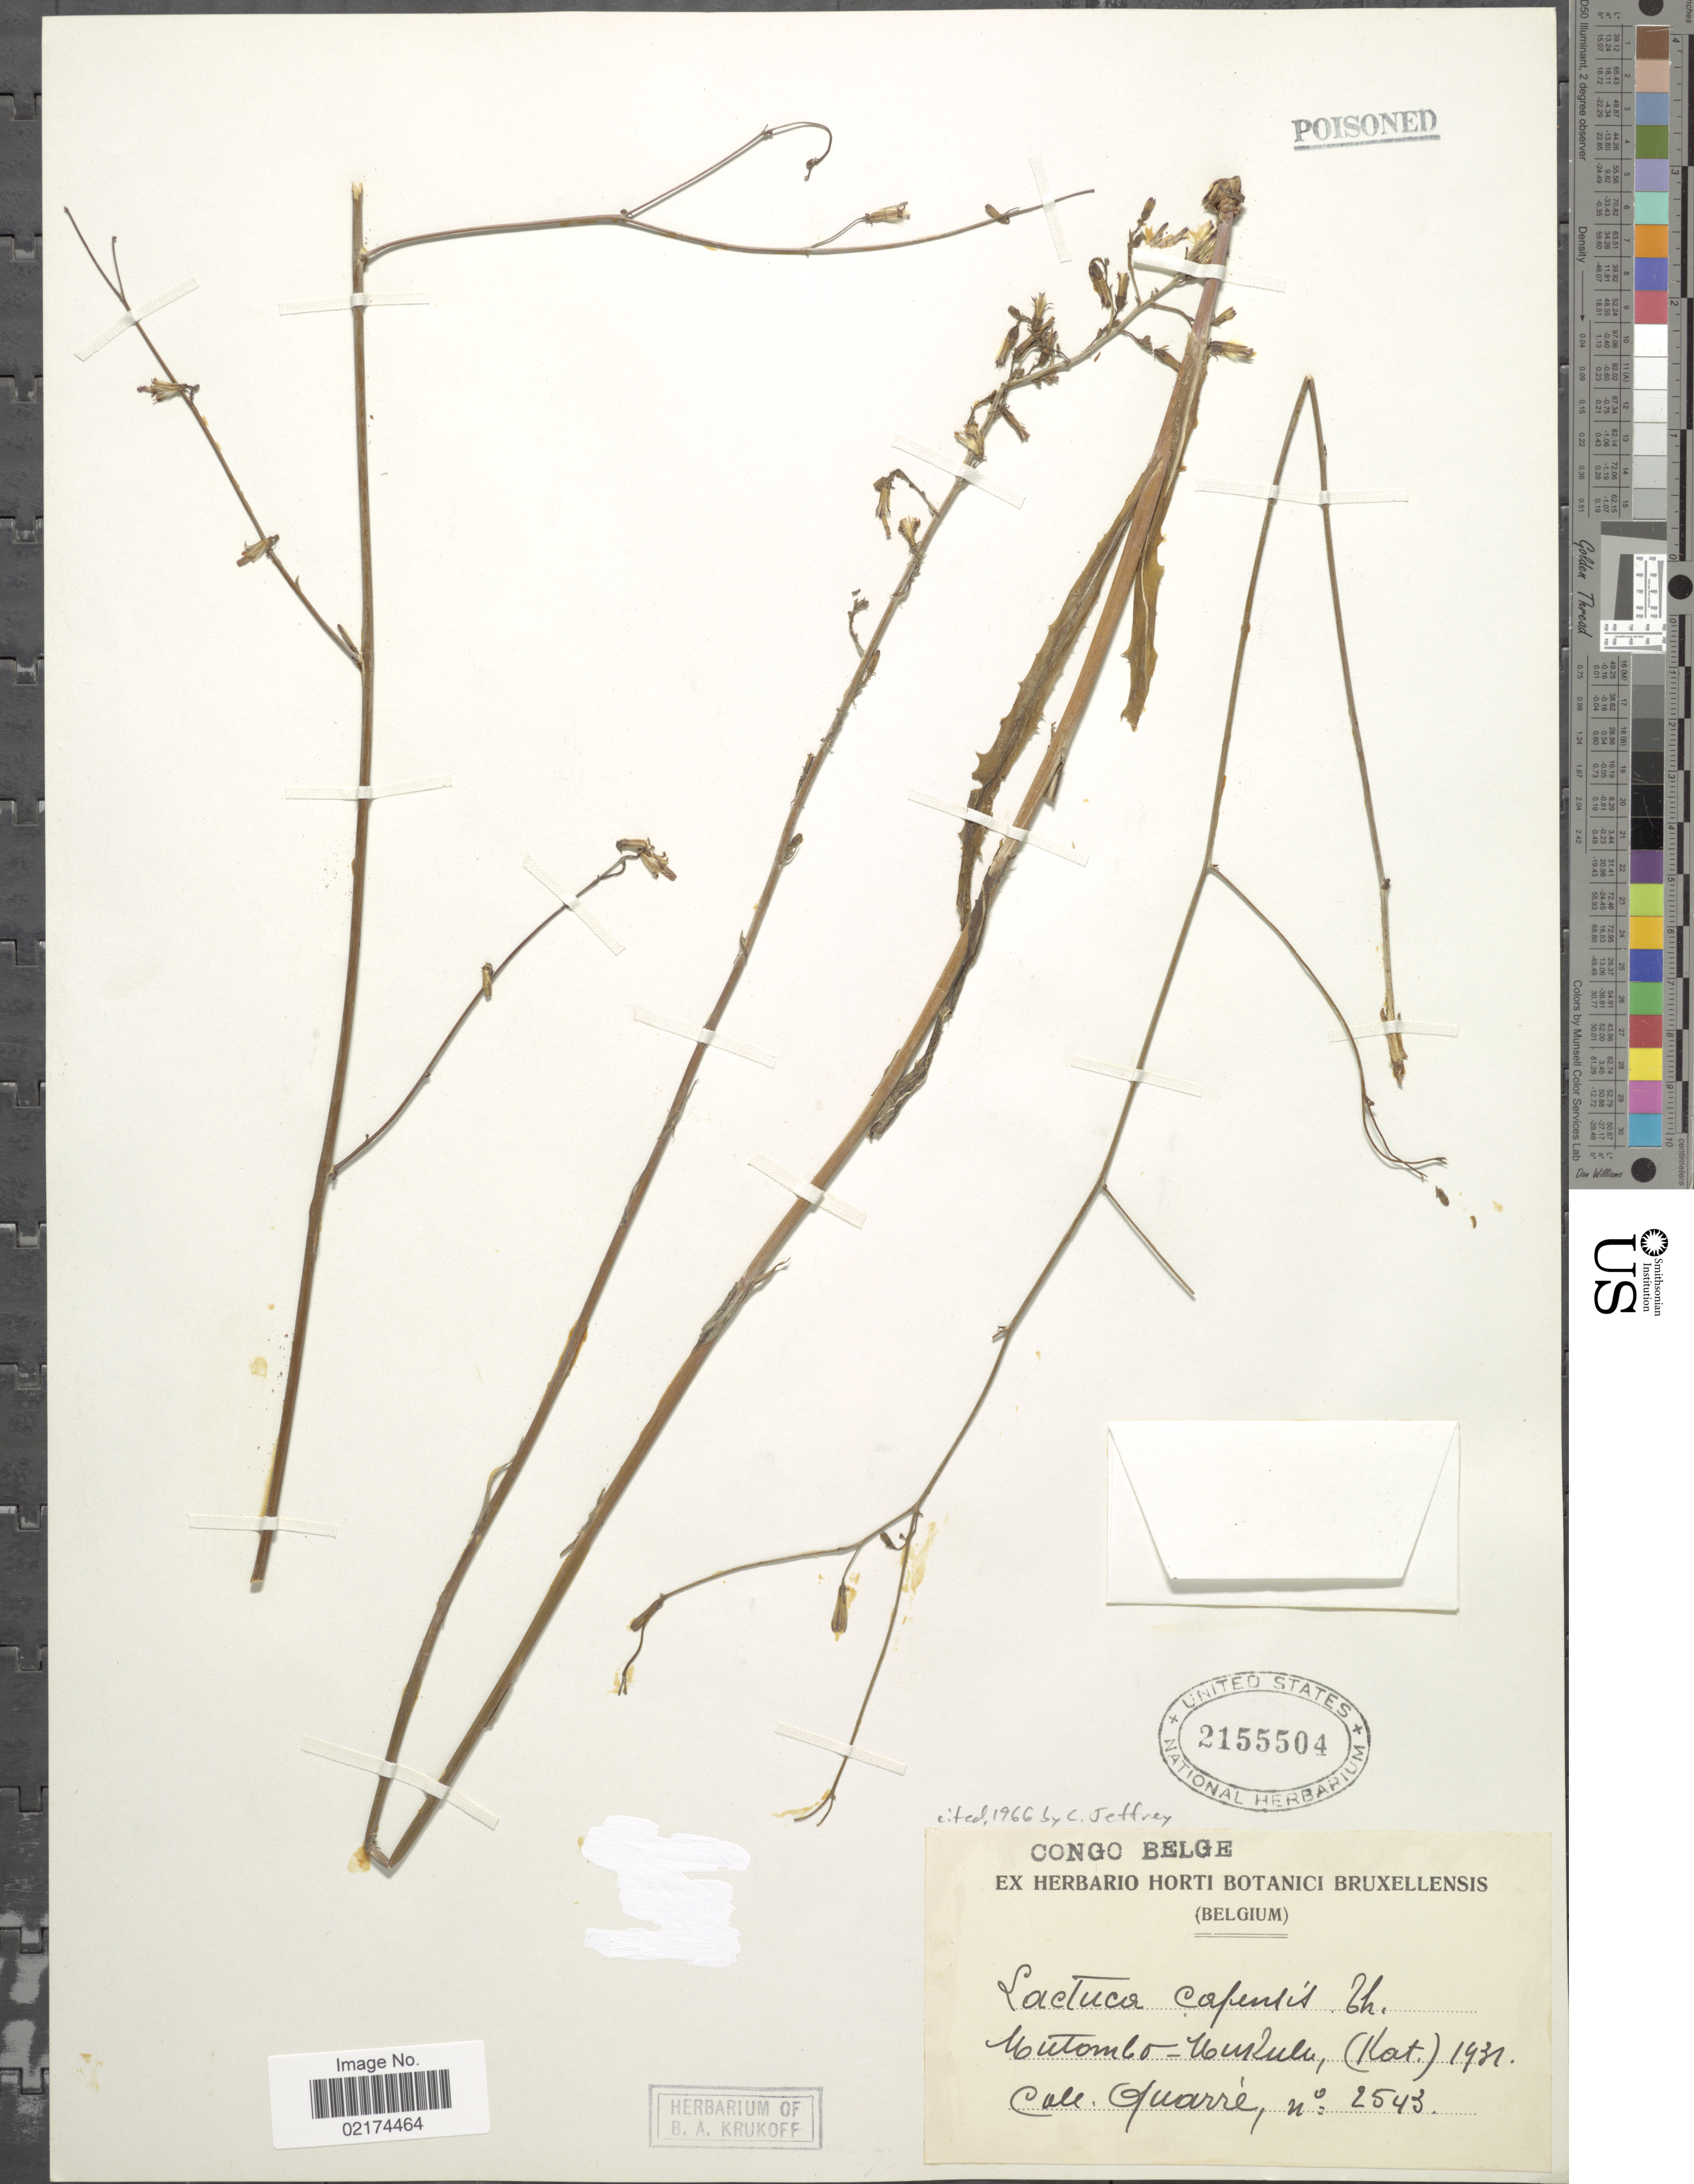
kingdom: Plantae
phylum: Tracheophyta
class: Magnoliopsida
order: Asterales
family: Asteraceae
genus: Lactuca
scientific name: Lactuca inermis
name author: Forssk.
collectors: P. Quarre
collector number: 2543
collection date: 1931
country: Congo, Democratic Republic of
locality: Congo Belge, [Foreign script]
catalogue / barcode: US 2155504